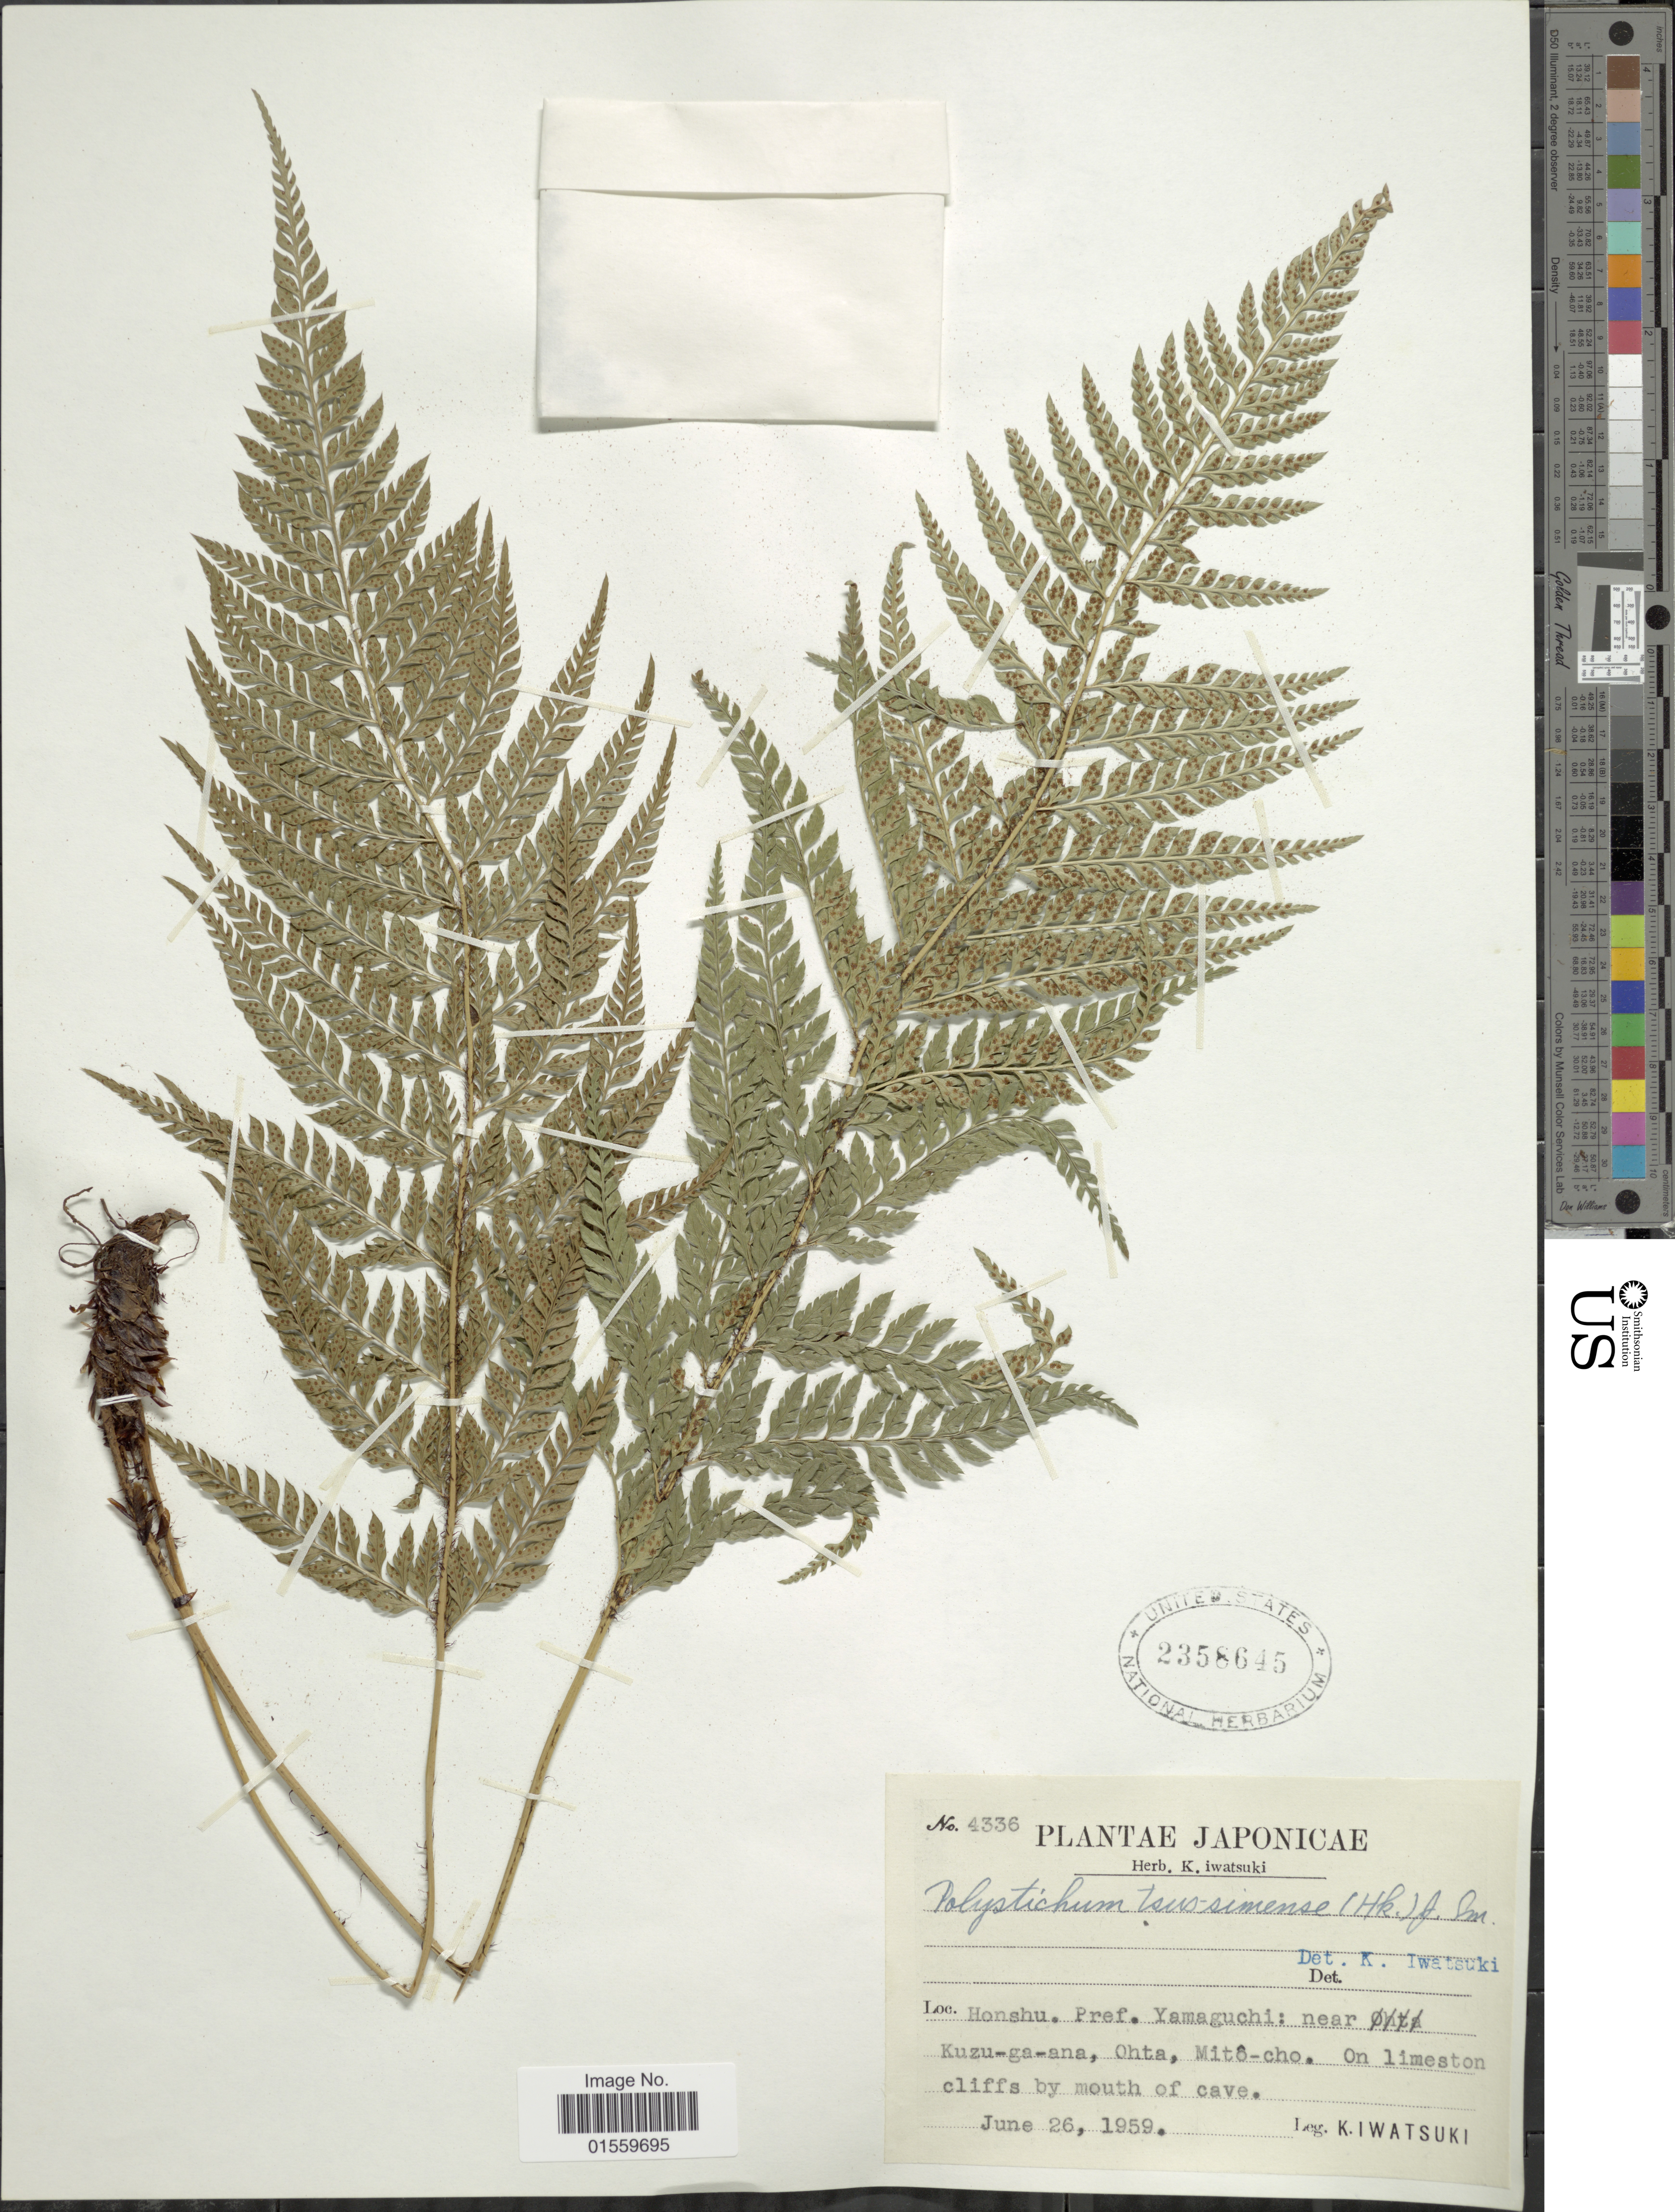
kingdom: Plantae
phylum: Tracheophyta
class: Polypodiopsida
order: Polypodiales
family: Dryopteridaceae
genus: Polystichum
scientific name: Polystichum tsus-simense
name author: (Hook.) J. Sm.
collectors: K. Iwatsuki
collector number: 4336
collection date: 1959-06-26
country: Japan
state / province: Yamaguti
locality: Honshu, Pref. Yamaguchi: near Kuzu-ga-ana, Ohta, Mito-cho, on limestone cliffs by mouth of cave.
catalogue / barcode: US 2358645